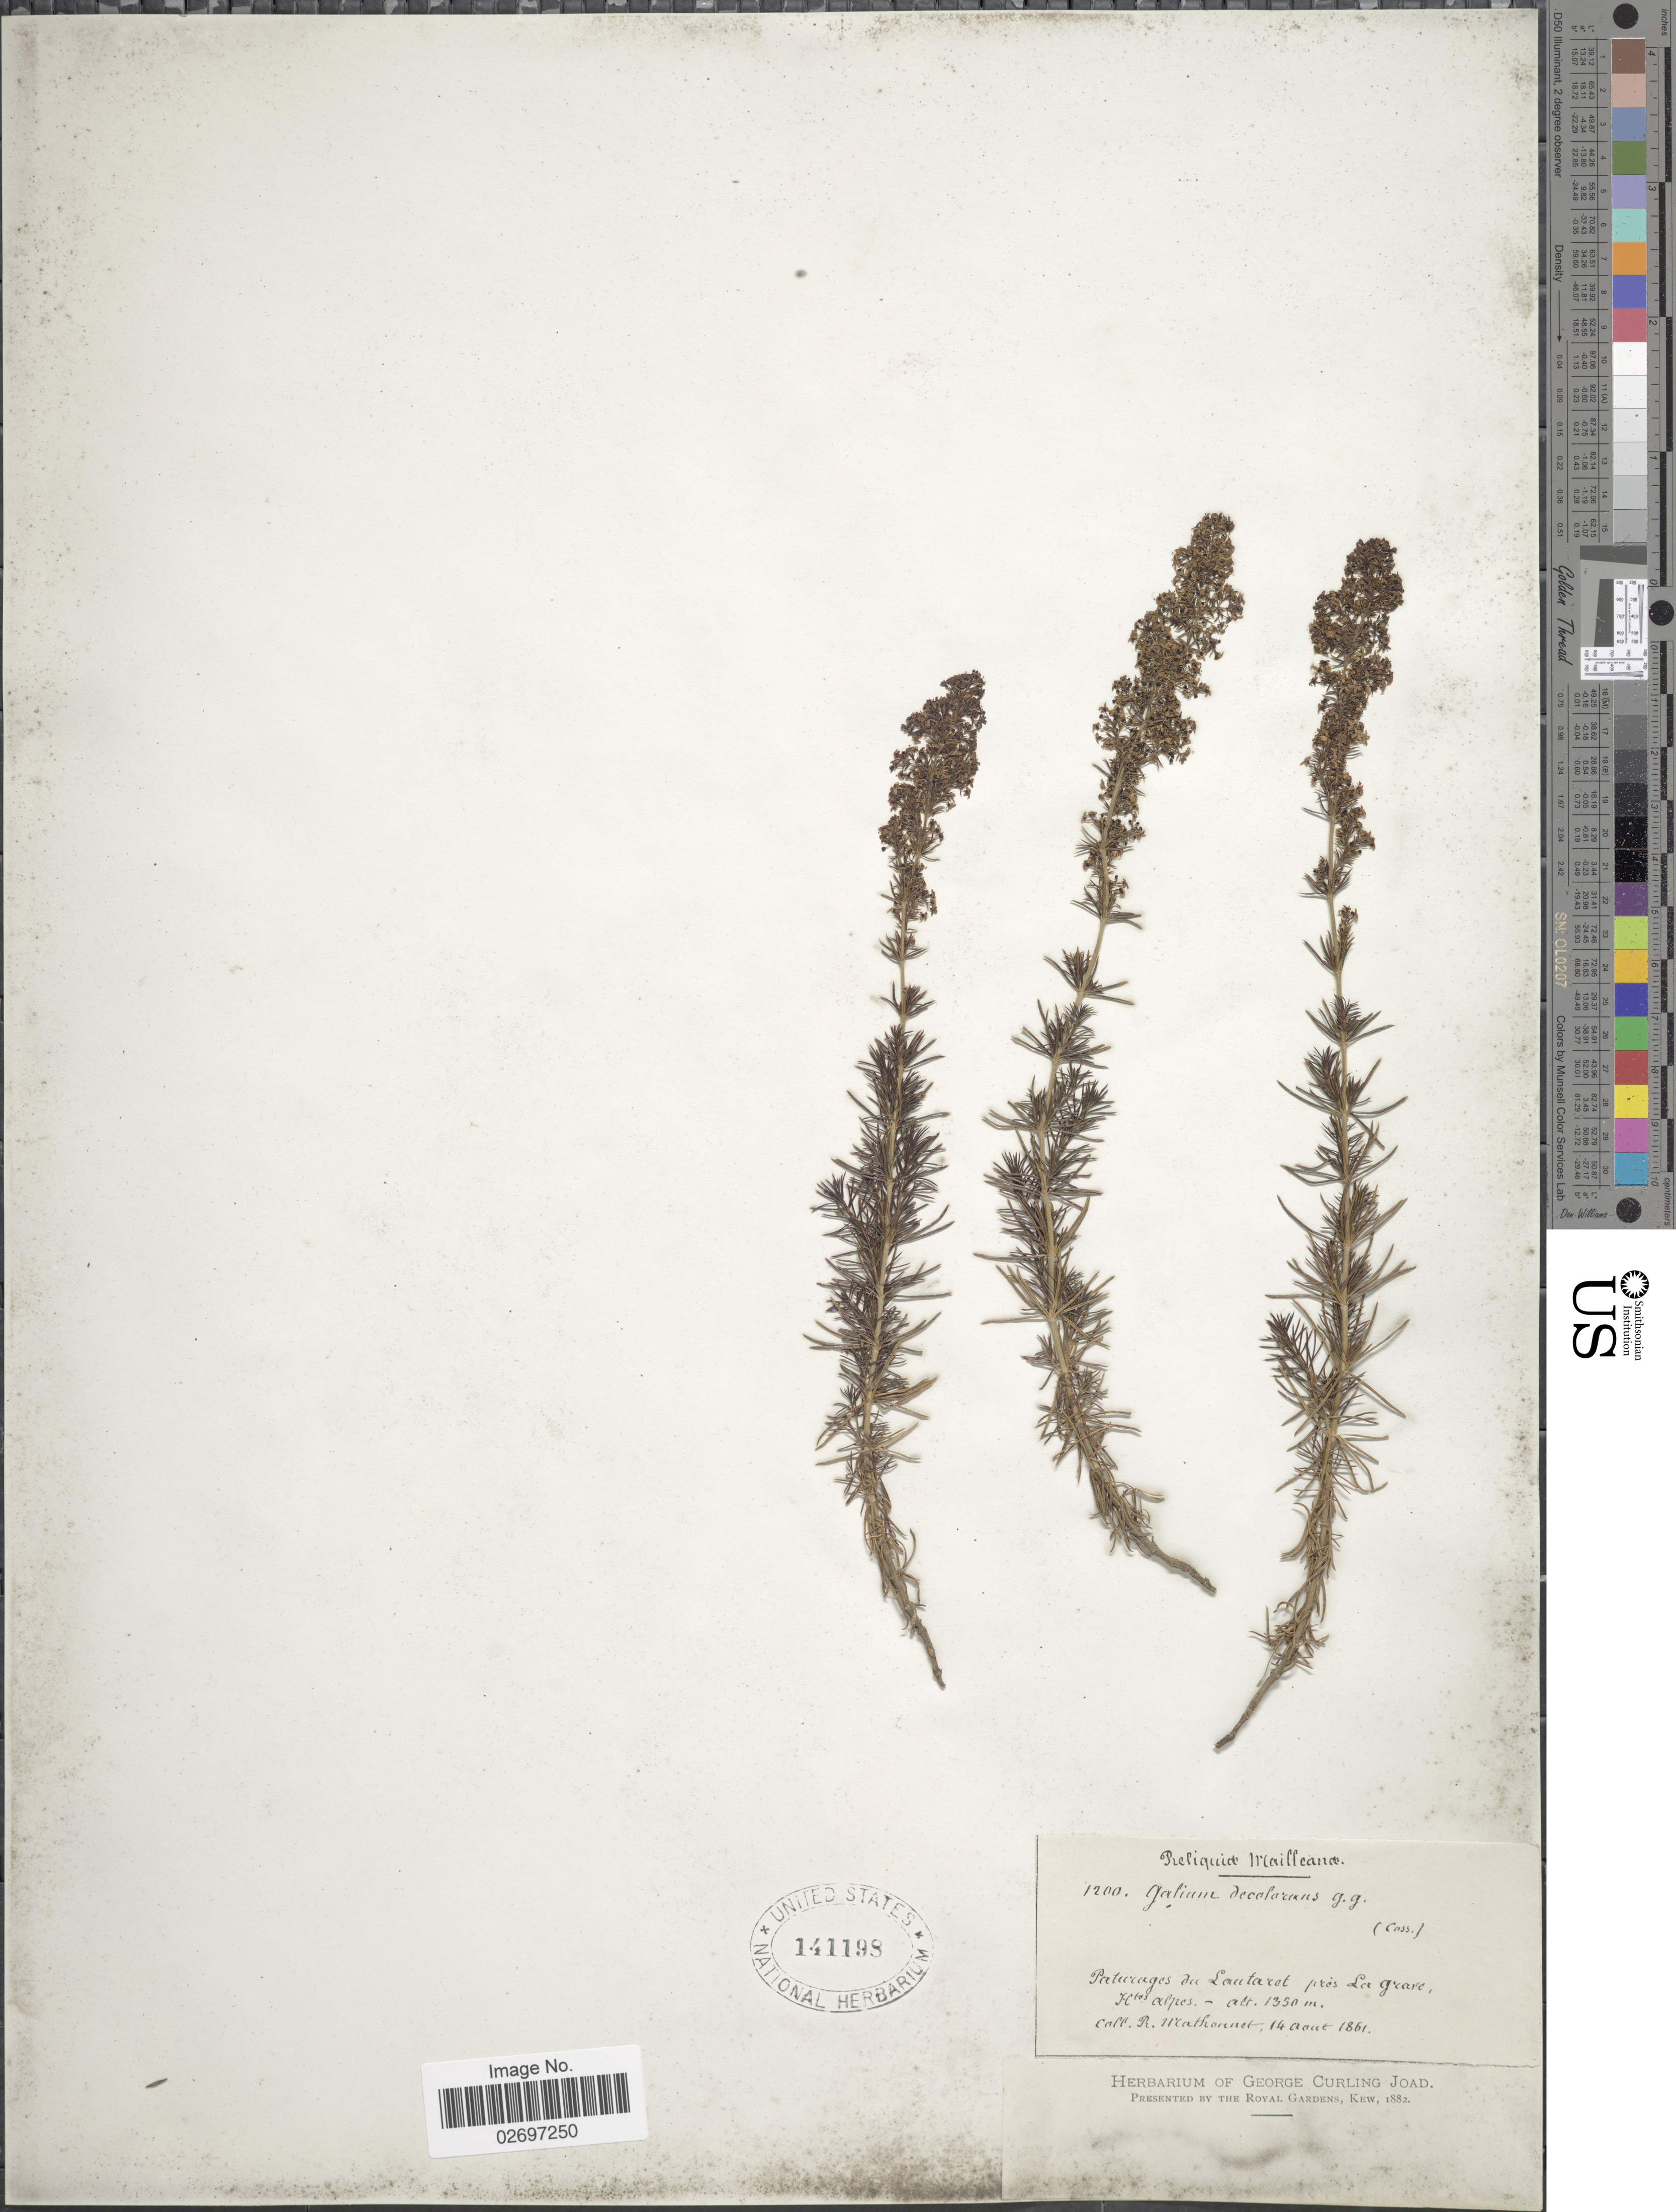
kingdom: Plantae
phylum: Tracheophyta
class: Magnoliopsida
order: Gentianales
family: Rubiaceae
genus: Galium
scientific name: Galium decolorans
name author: Bourg. ex Marés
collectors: R. Mathonnet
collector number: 1200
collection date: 1861-08-14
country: France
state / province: Provence-Alpes-Côte d'Azur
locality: Paturages du Lantarot pres La Grare, Htes Alpes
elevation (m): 1350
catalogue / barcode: US 141198